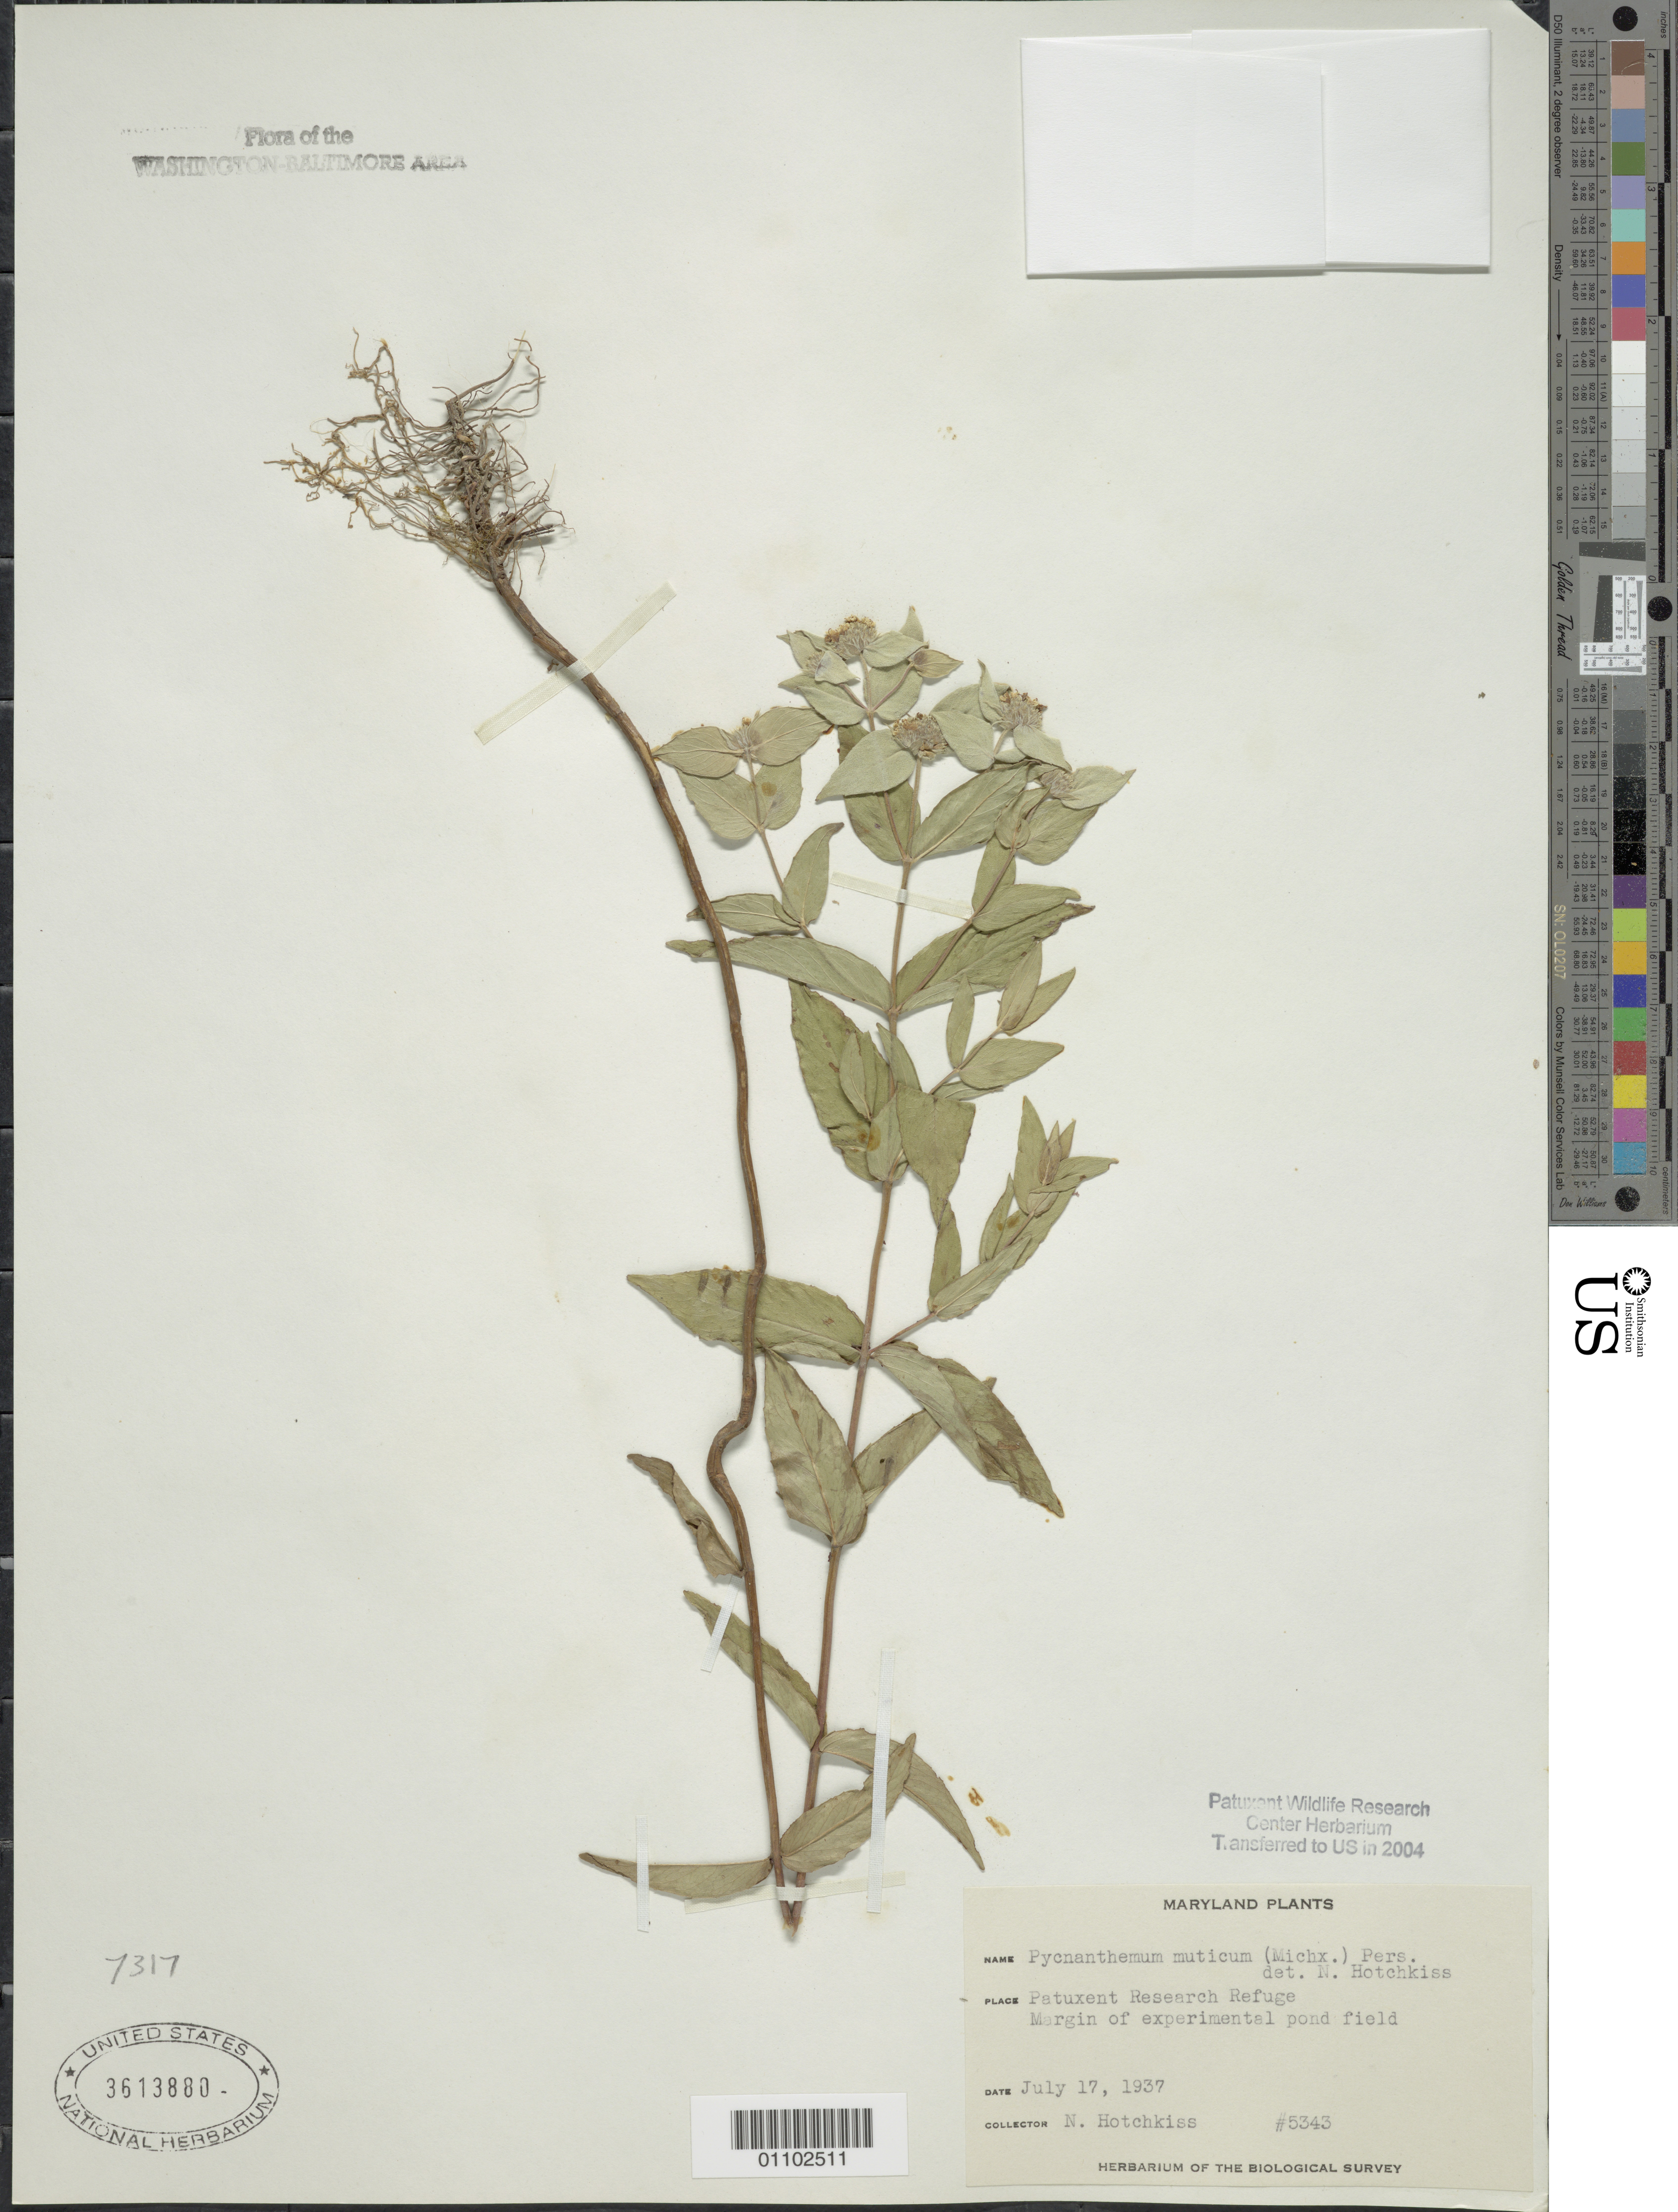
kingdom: Plantae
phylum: Tracheophyta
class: Magnoliopsida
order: Lamiales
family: Lamiaceae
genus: Pycnanthemum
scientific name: Pycnanthemum muticum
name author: (Michx.) Pers.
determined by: Hotchkiss, N.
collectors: N. Hotchkiss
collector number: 5343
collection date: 1937-07-17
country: United States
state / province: Maryland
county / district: Prince George's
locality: Patuxent Research Refuge, margin of experimental pond field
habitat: Pond field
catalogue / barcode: US 3613880